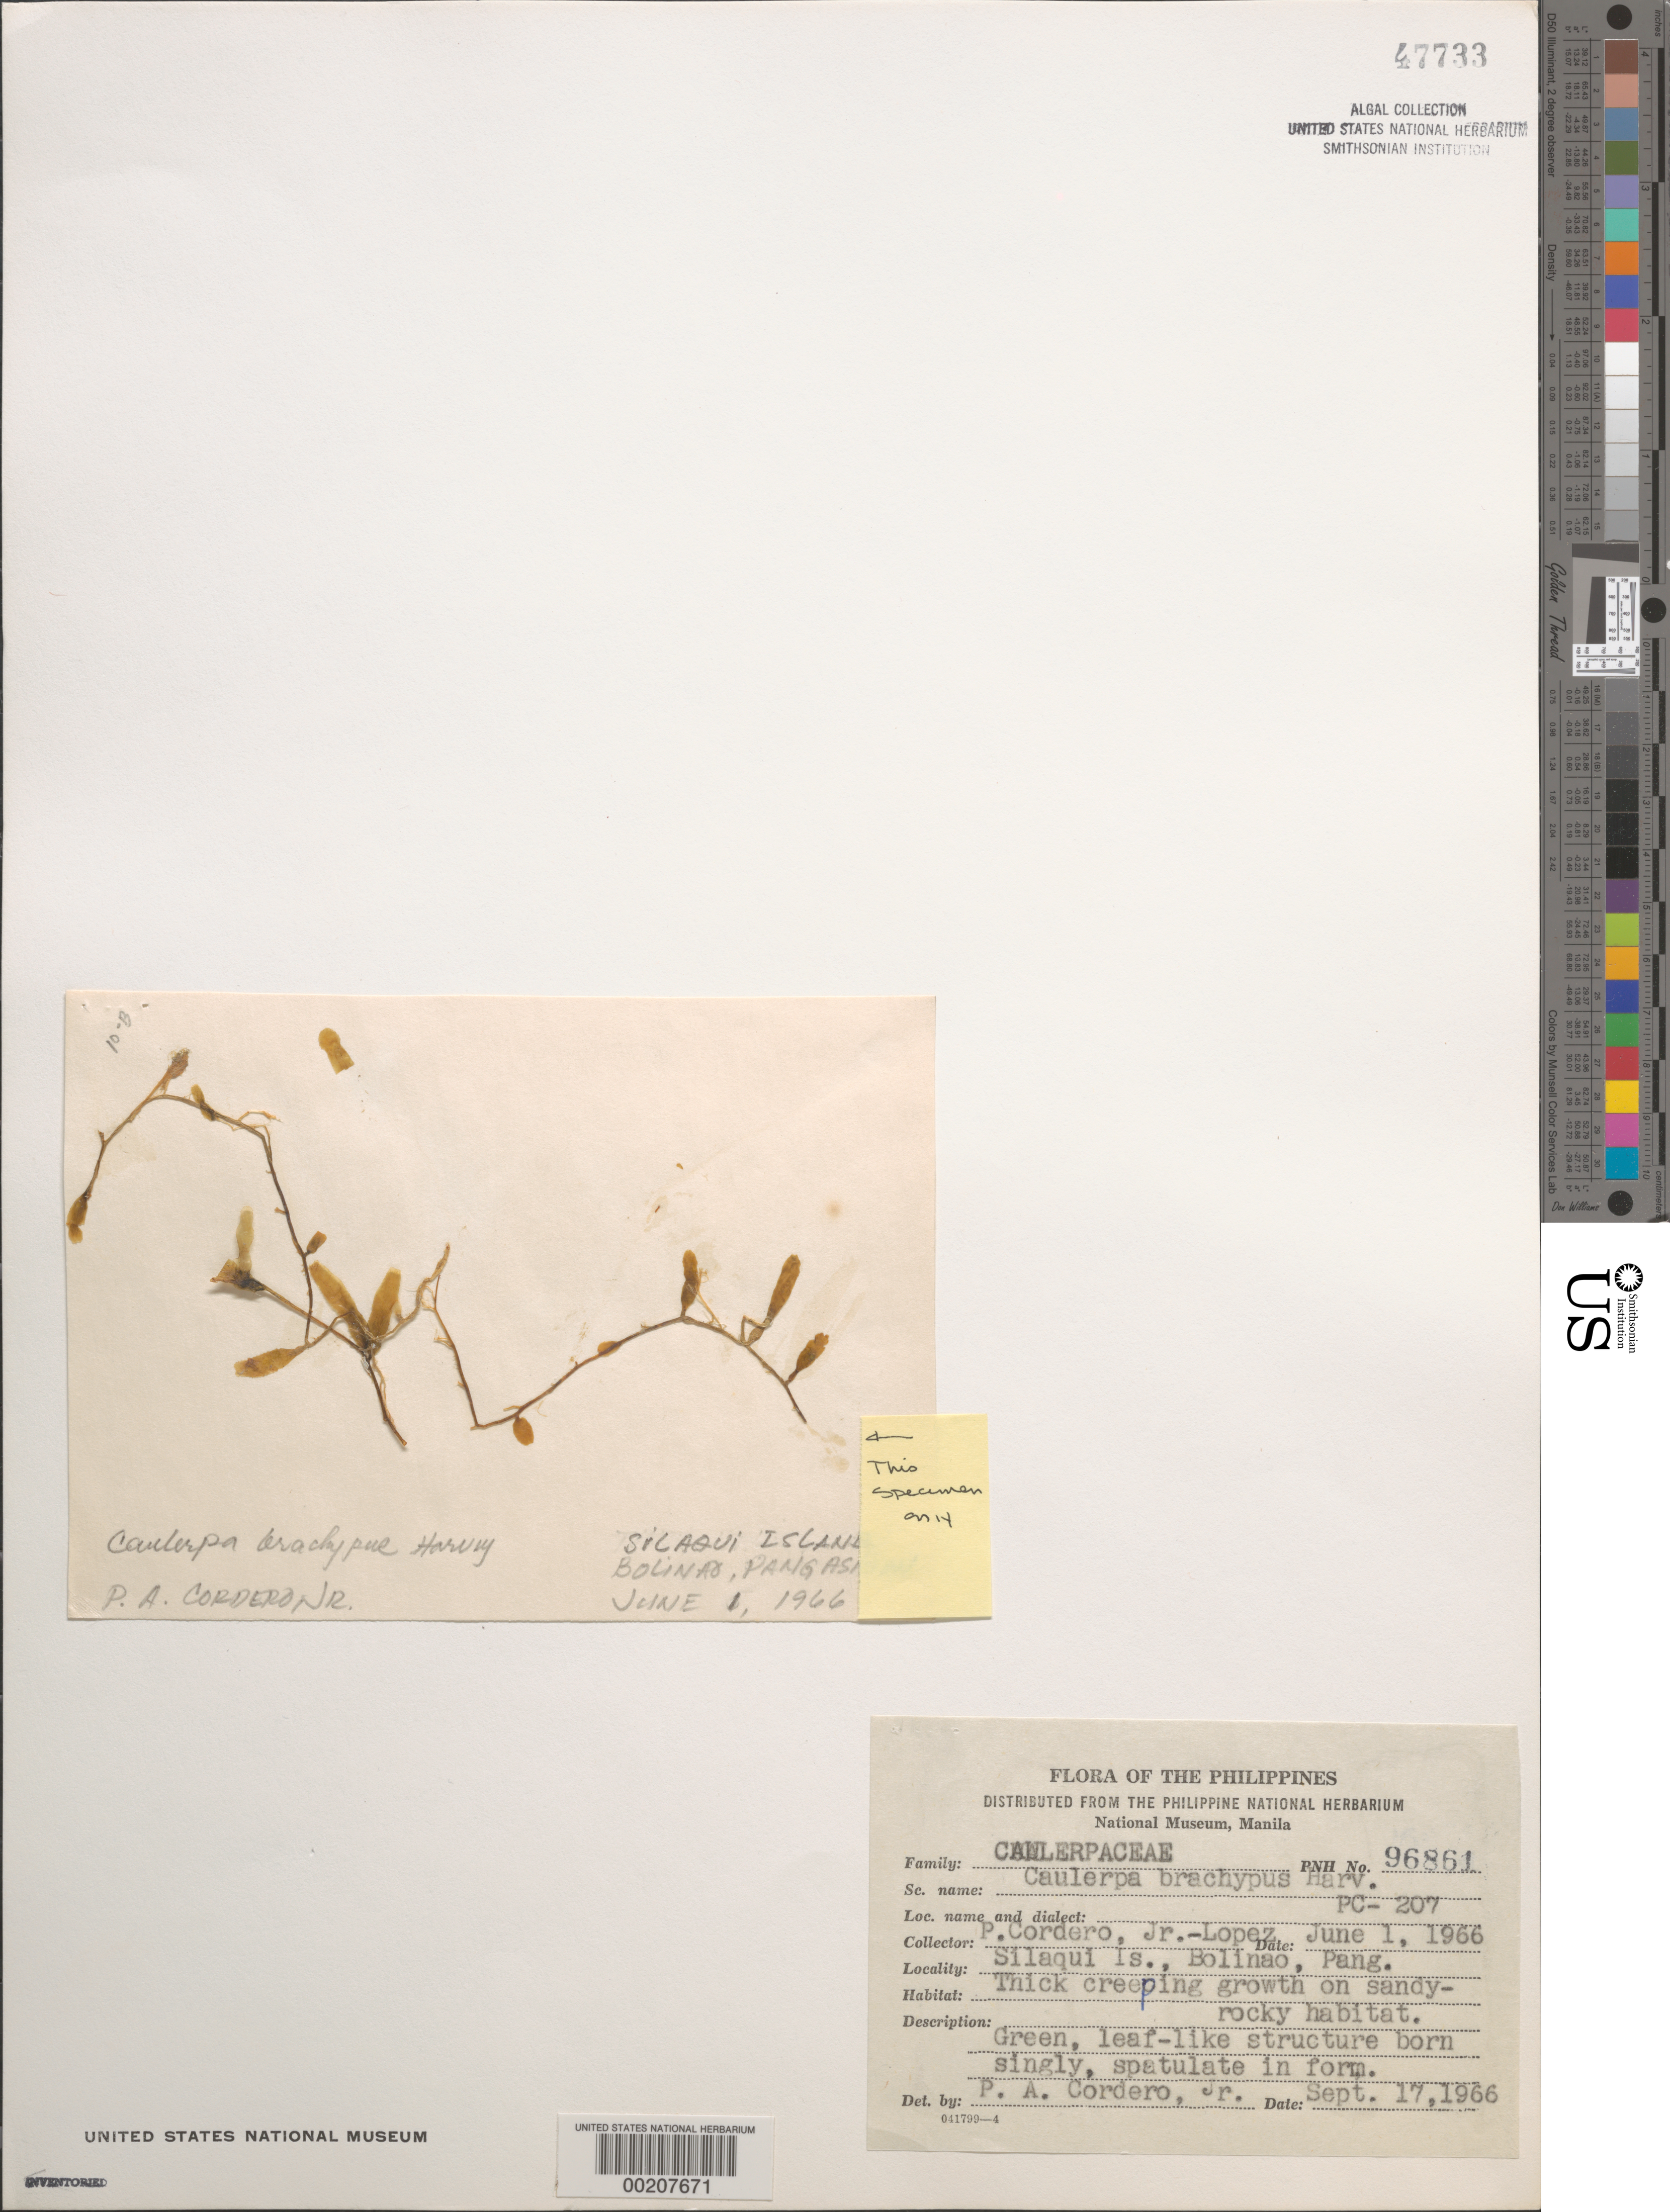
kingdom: Plantae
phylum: Chlorophyta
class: Ulvophyceae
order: Bryopsidales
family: Caulerpaceae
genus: Caulerpa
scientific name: Caulerpa brachypus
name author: Harv.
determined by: Cordero, P. A., Jr.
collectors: P. A. Cordero & -. Lopez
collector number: Pc-207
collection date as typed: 01 Jun 1966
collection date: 1966-06-01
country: Philippines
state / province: Ilocos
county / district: Pangasinan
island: Luzon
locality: Silaqui Island, Bolinao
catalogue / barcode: US 47733